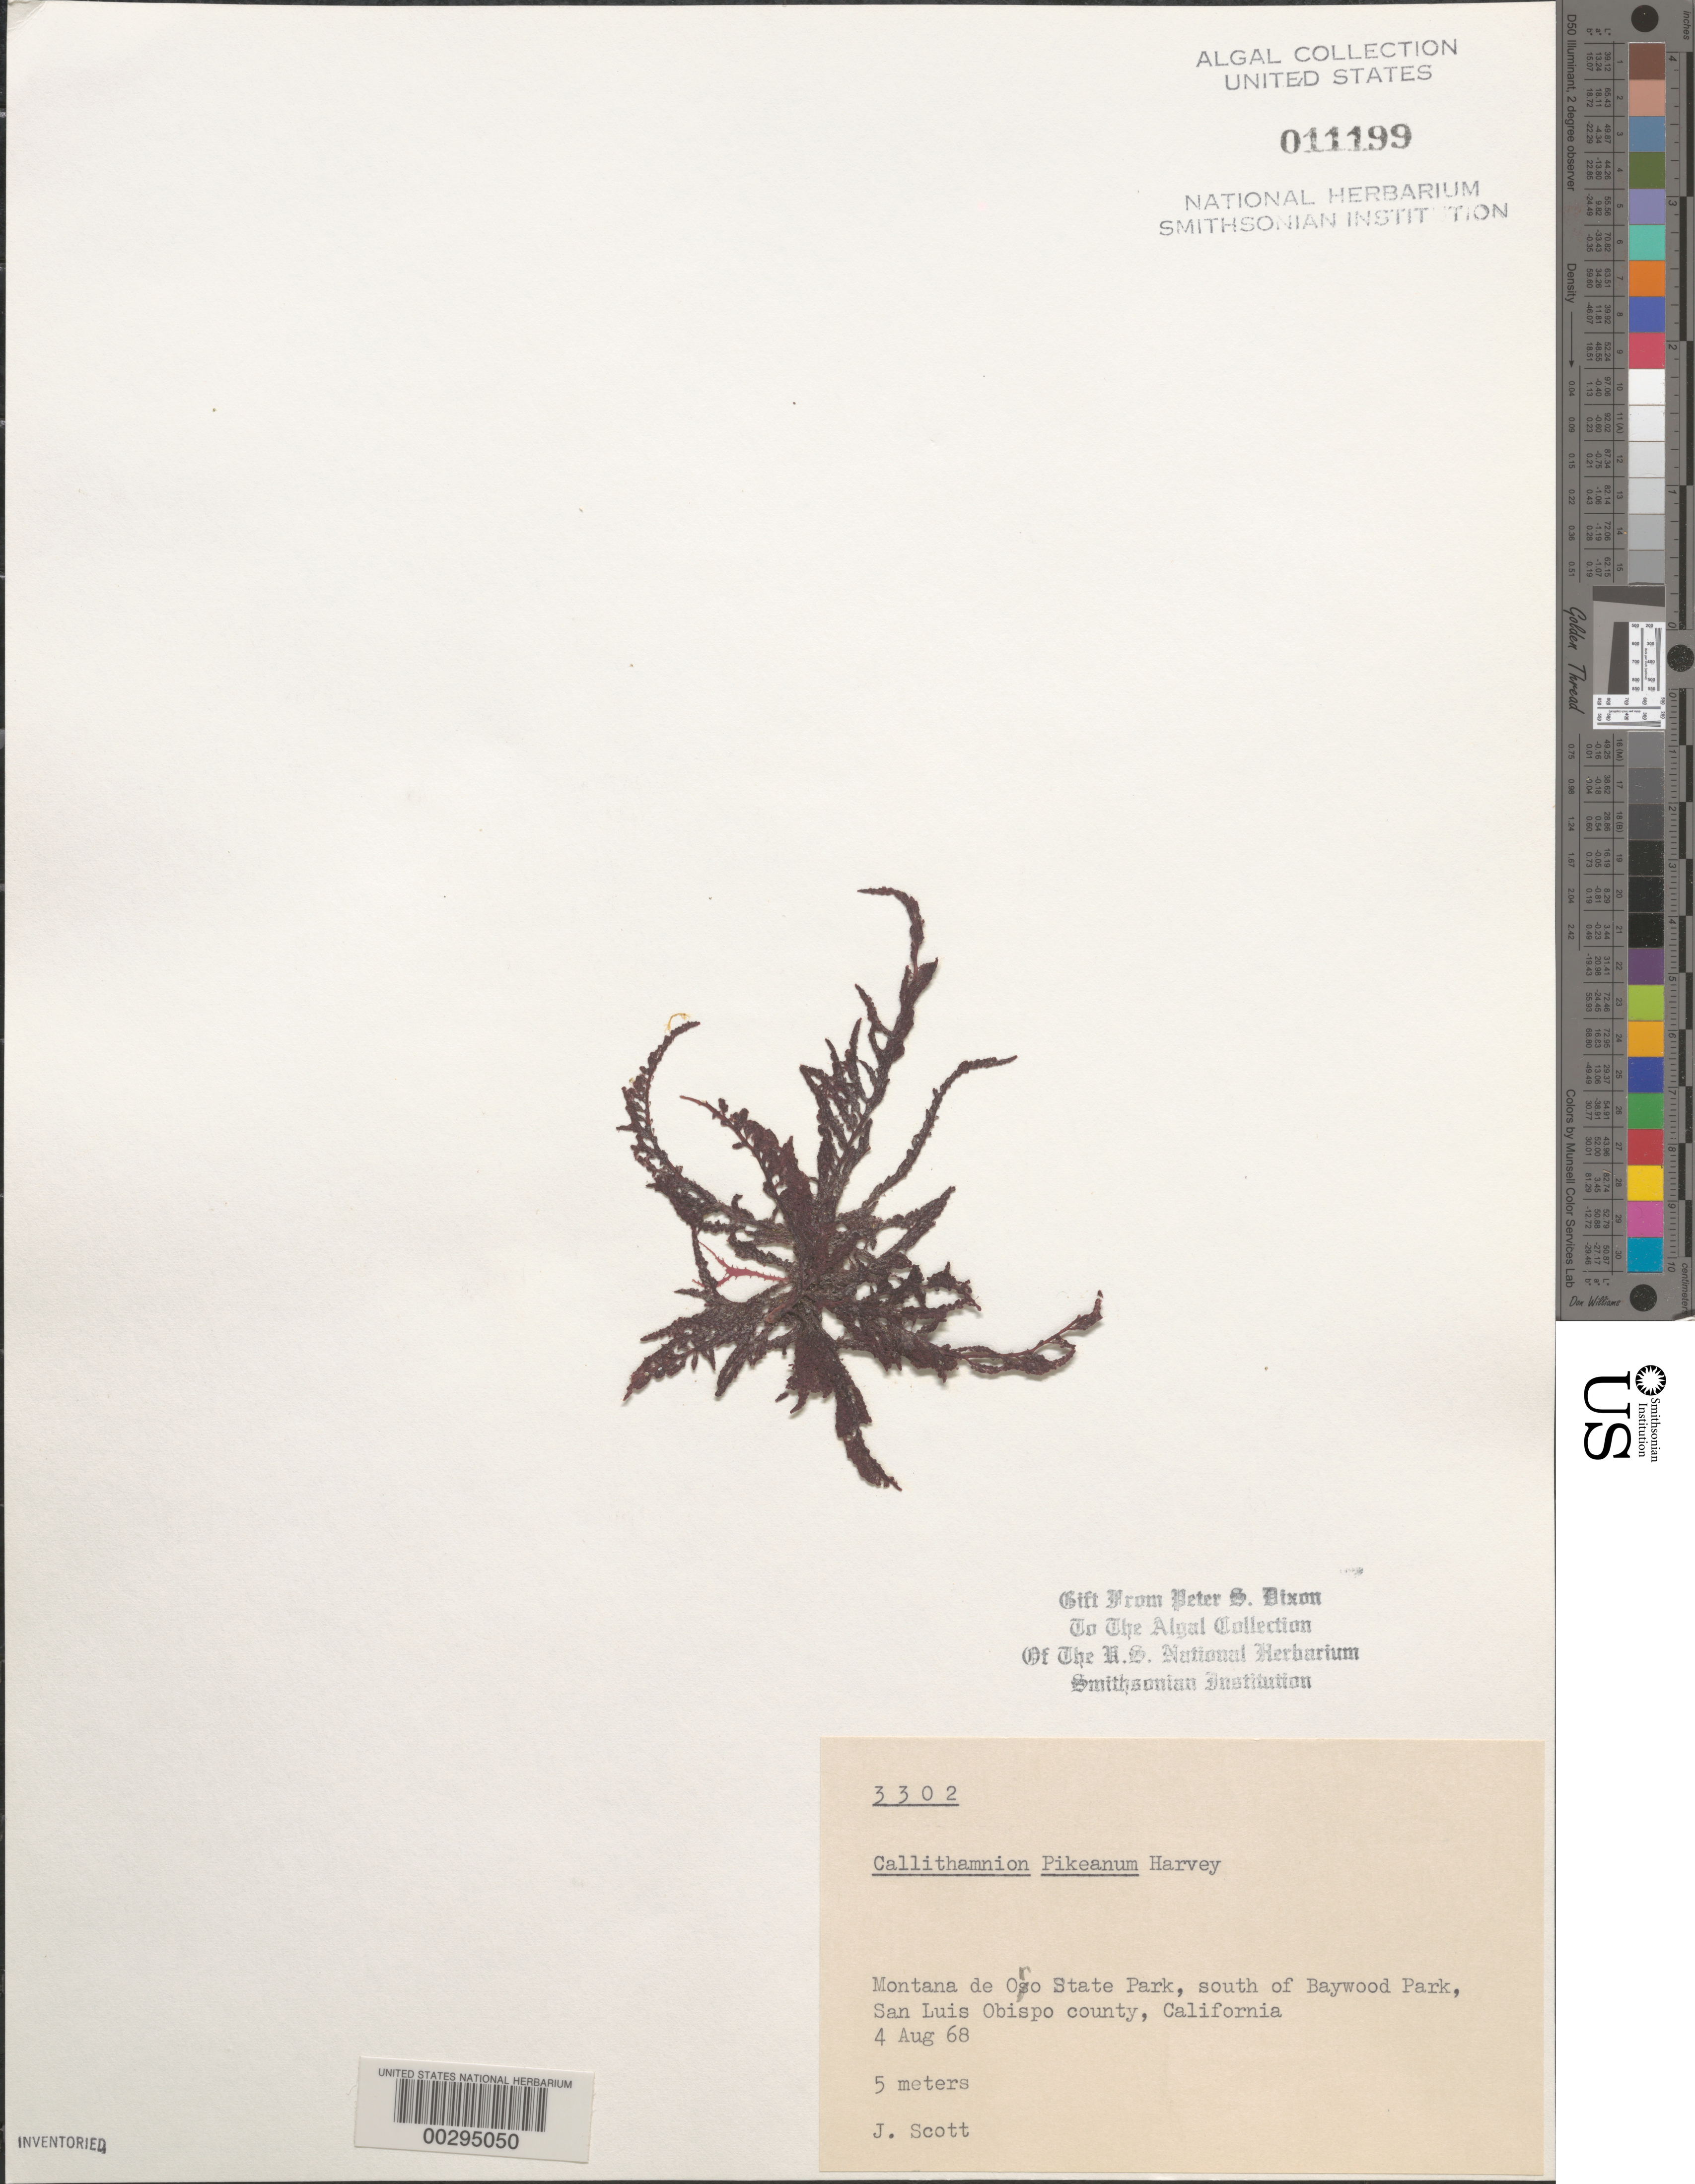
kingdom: Plantae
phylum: Rhodophyta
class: Florideophyceae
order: Ceramiales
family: Callithamniaceae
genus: Callithamnion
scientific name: Callithamnion pikeanum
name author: Harv.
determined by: Dixon, P. S.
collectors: J. Scott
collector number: PSD 3302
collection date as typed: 04 Aug 1968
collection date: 1968-08-04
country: United States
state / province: California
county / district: San Luis Obispo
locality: Montana de Oro State Park, south of Baywood Park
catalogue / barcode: US 11199